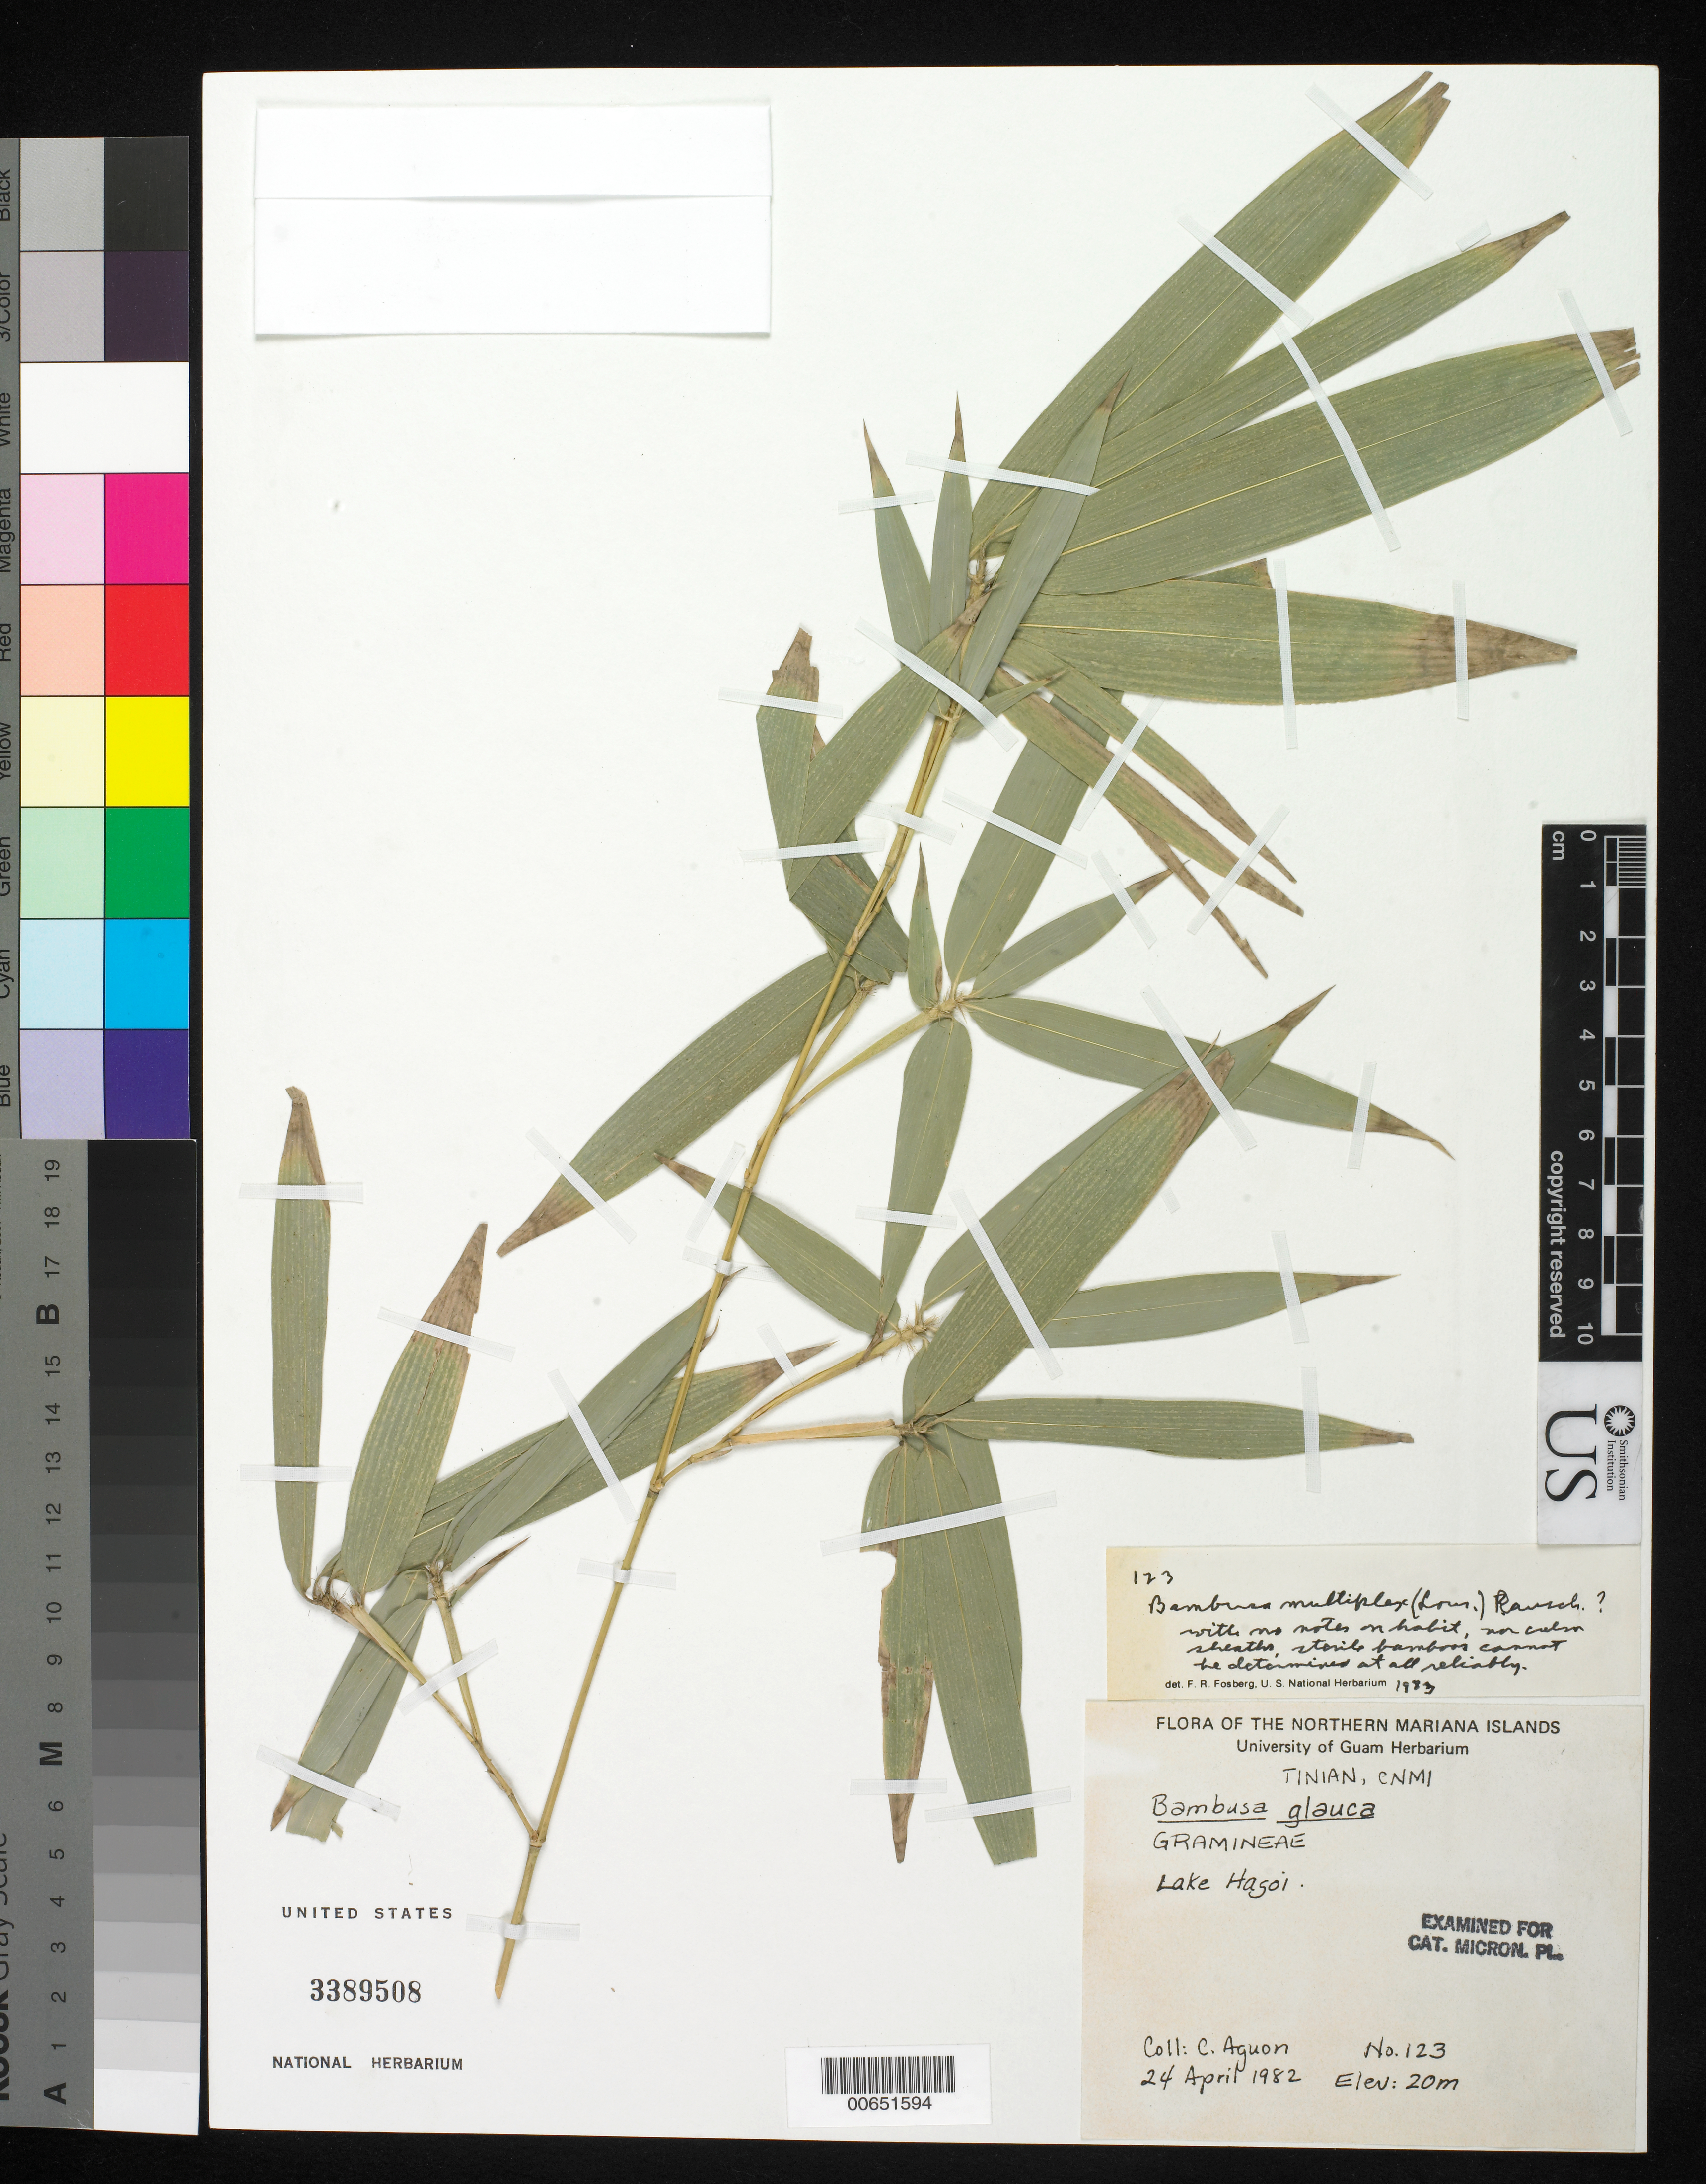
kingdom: Plantae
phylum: Tracheophyta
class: Liliopsida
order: Poales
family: Poaceae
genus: Bambusa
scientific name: Bambusa multiplex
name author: (Lour.) Raeusch. ex Schult. & Schult. f.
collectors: C. Aguon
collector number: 123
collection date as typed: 24 Apr 1982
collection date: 1982-04-24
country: Northern Mariana Islands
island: Tinian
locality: Cnmi, lake hagoi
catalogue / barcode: US 3389508